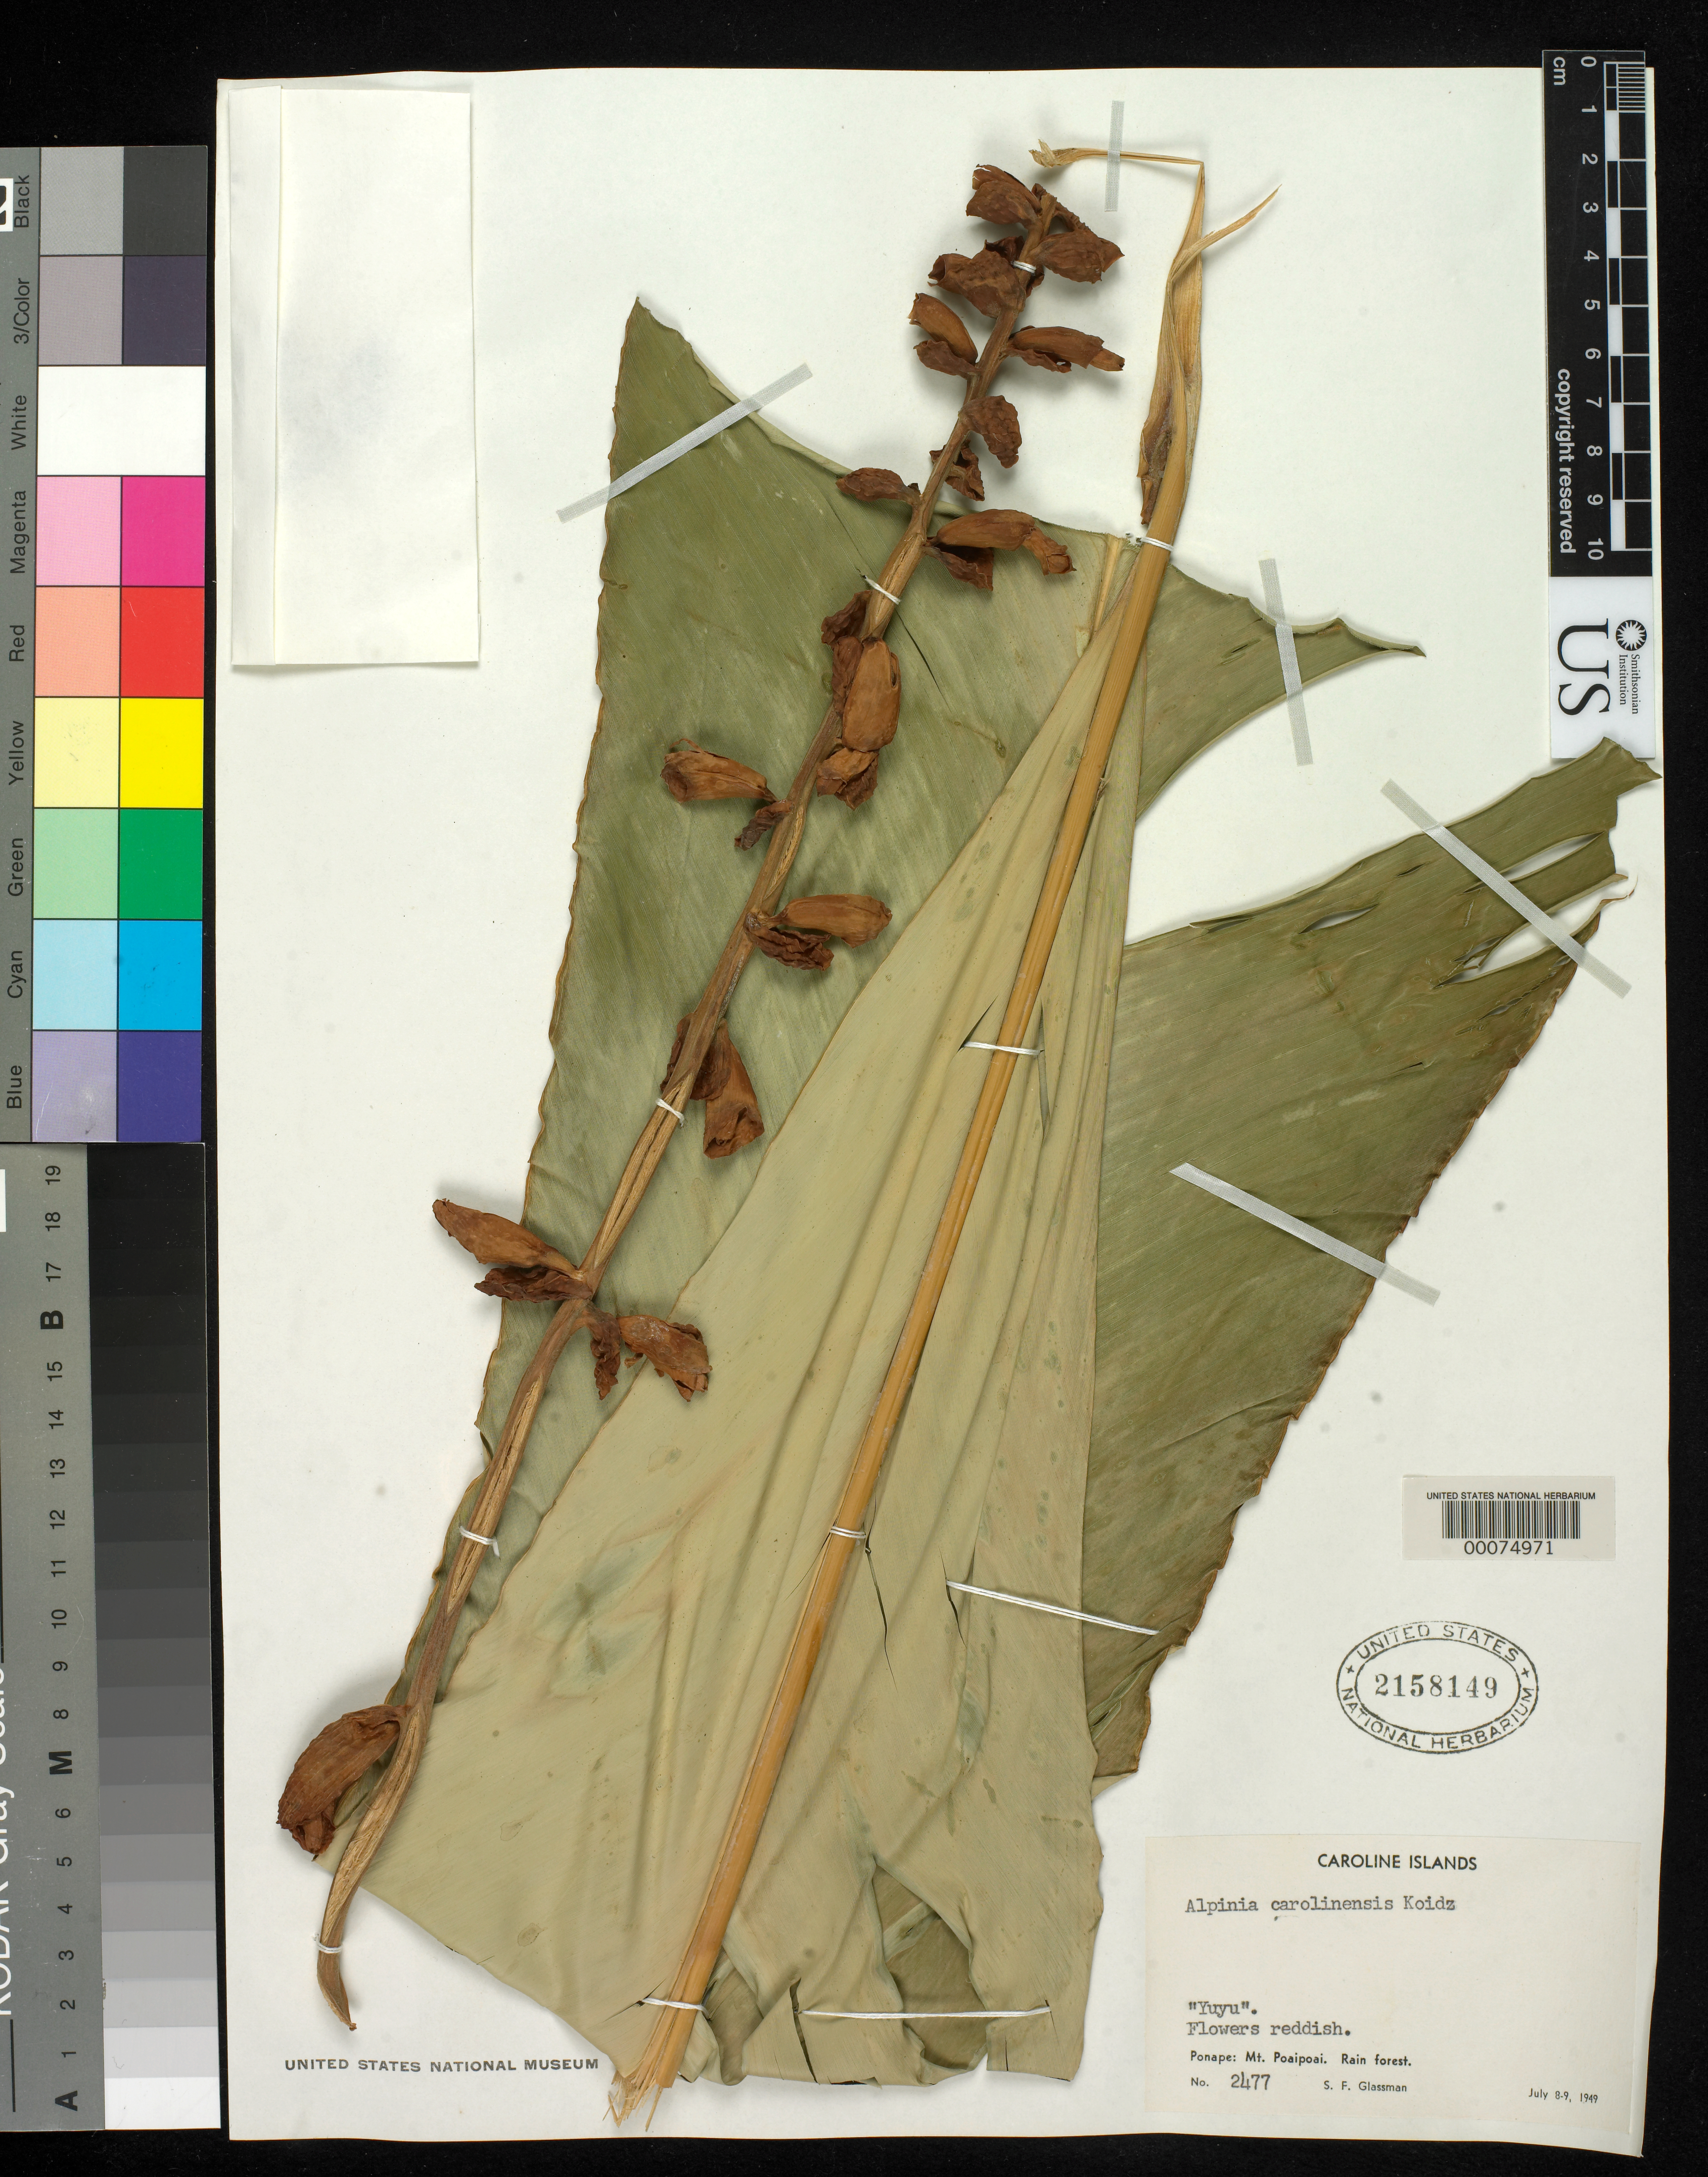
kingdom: Plantae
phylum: Tracheophyta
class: Liliopsida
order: Zingiberales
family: Zingiberaceae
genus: Alpinia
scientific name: Alpinia carolinensis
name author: Koidz.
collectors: S. F. Glassman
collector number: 2477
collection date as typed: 08 Jul 1949 to 09 Jul 1949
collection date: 1949-07-08/1949-07-09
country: Micronesia, Federated States of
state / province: Pohnpei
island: Pohnpei [Ponape]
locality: Mt. Poaipoai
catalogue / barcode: US 2158149